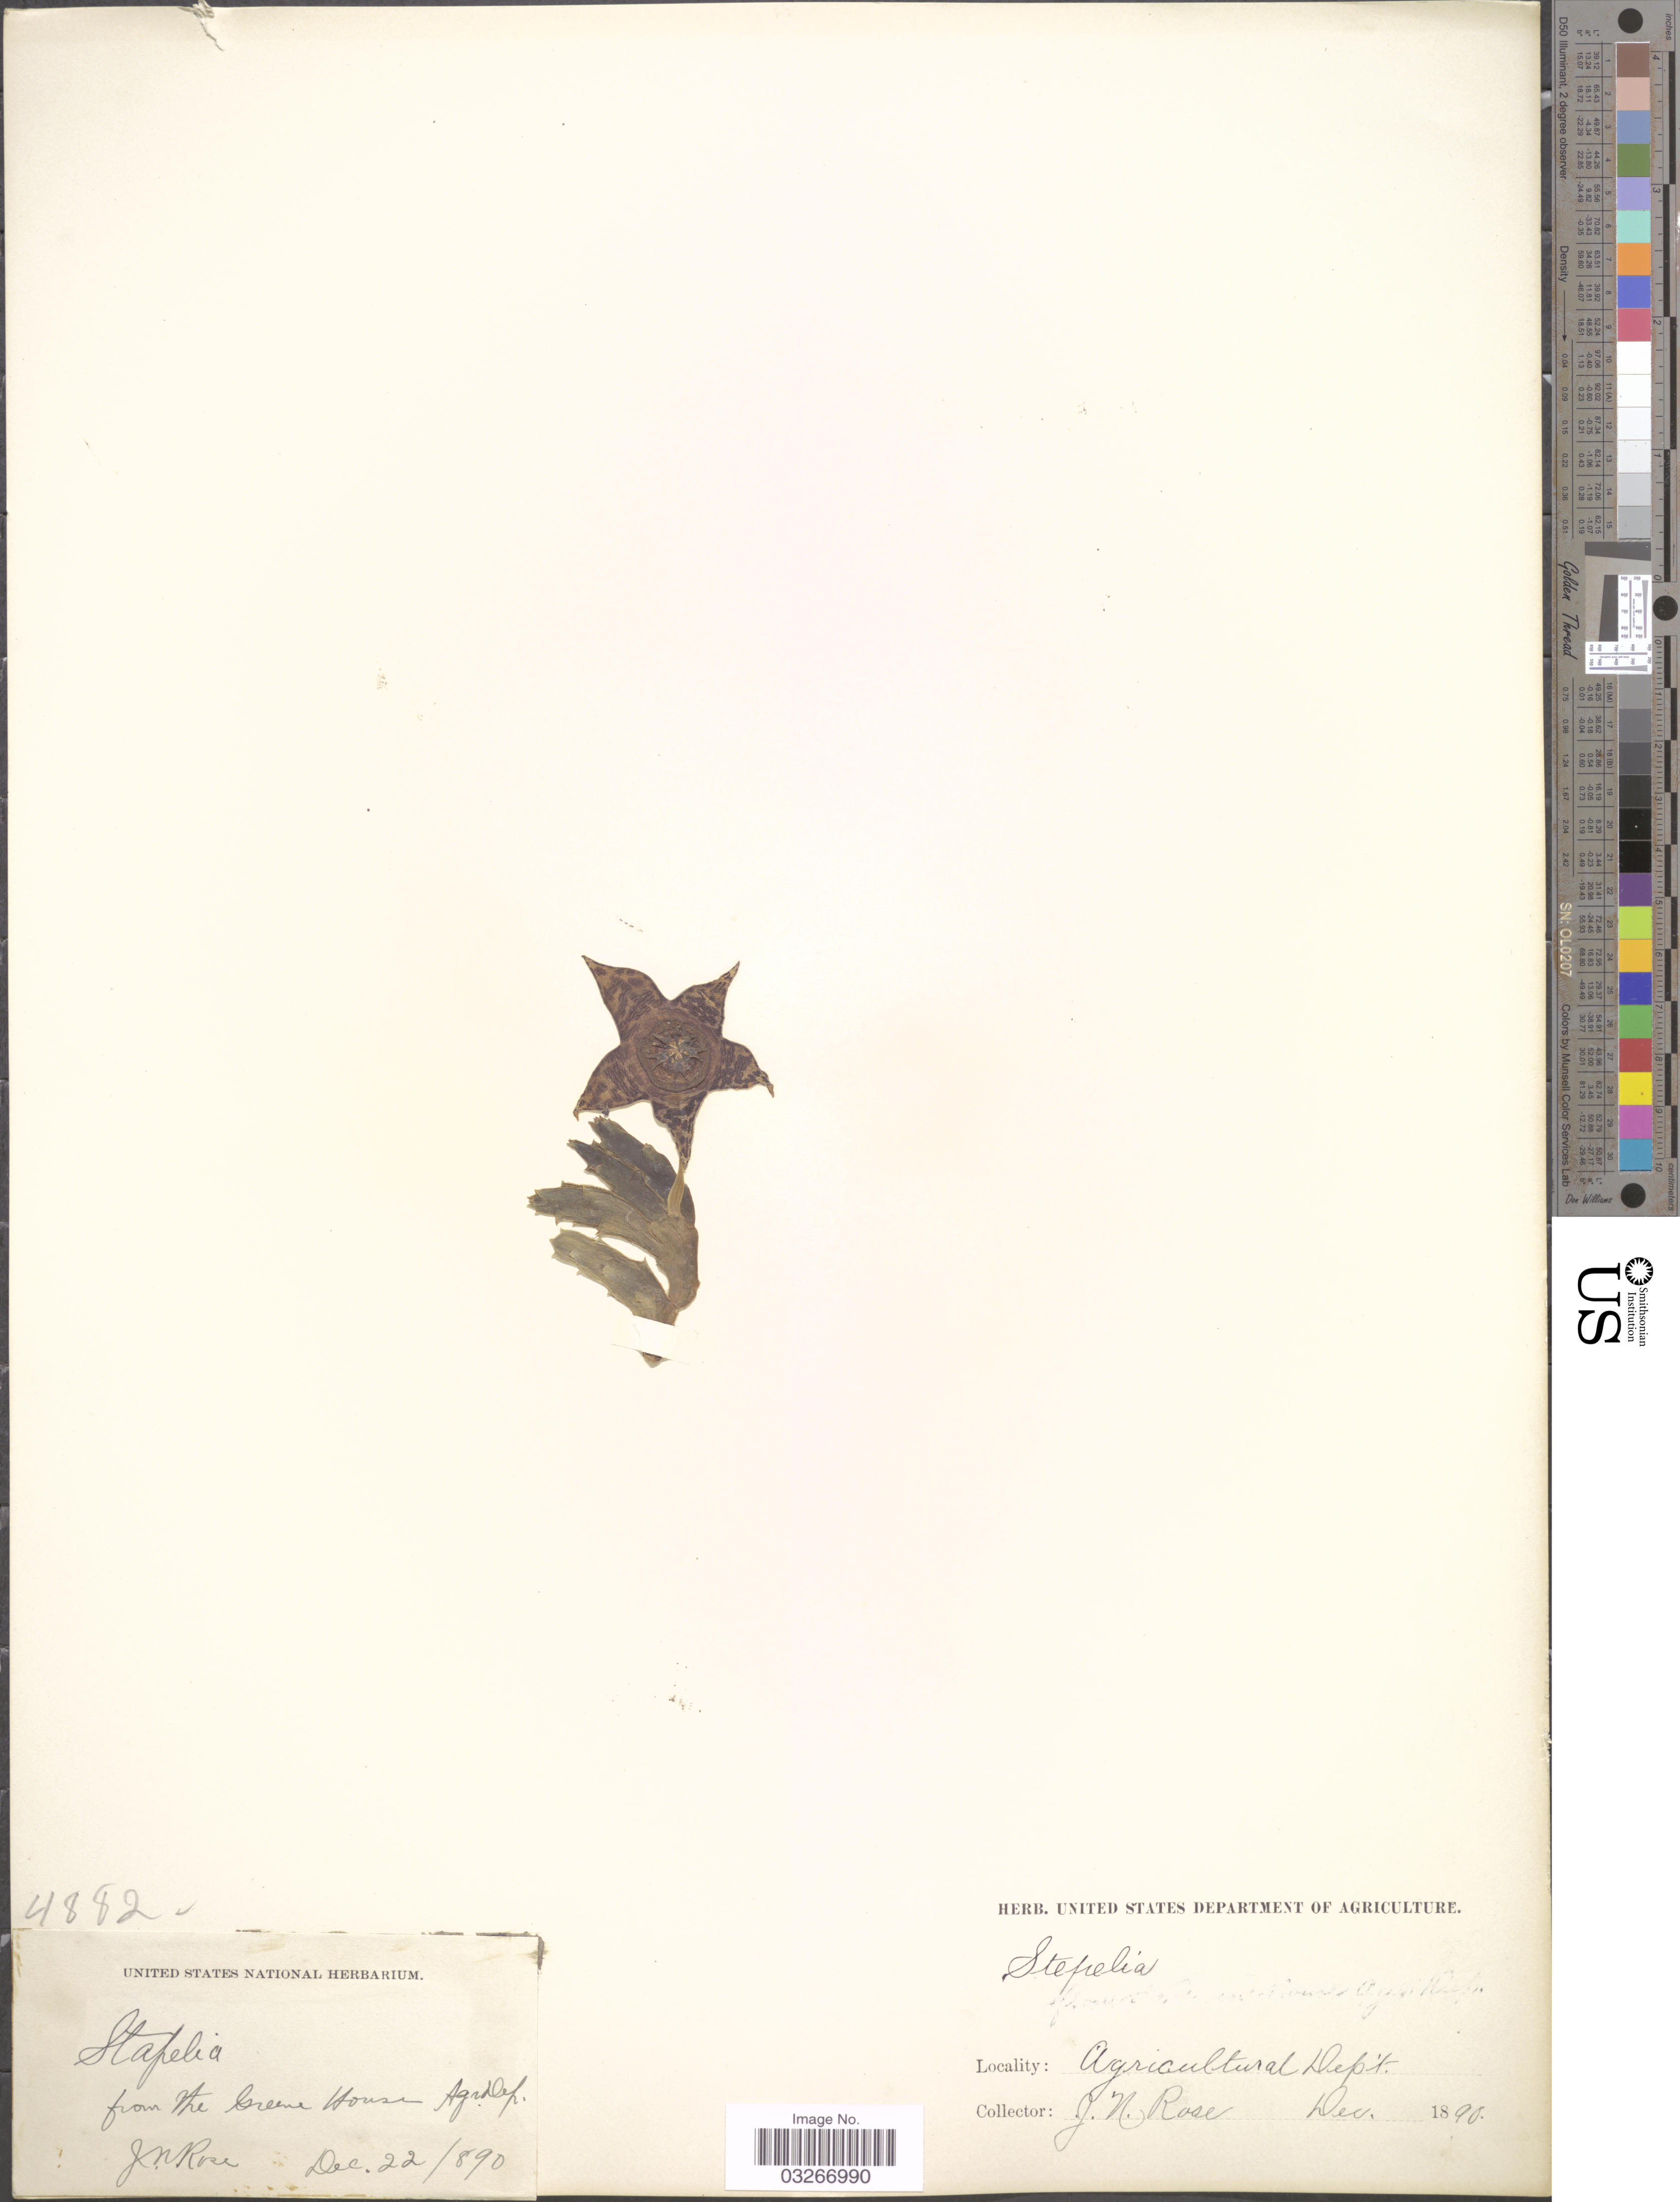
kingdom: Plantae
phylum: Tracheophyta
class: Magnoliopsida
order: Gentianales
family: Apocynaceae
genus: Orbea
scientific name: Orbea variegata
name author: (L.) Haw.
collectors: J. N. Rose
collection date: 1890-12-22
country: United States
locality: The Greene House Agricultural Dep't.